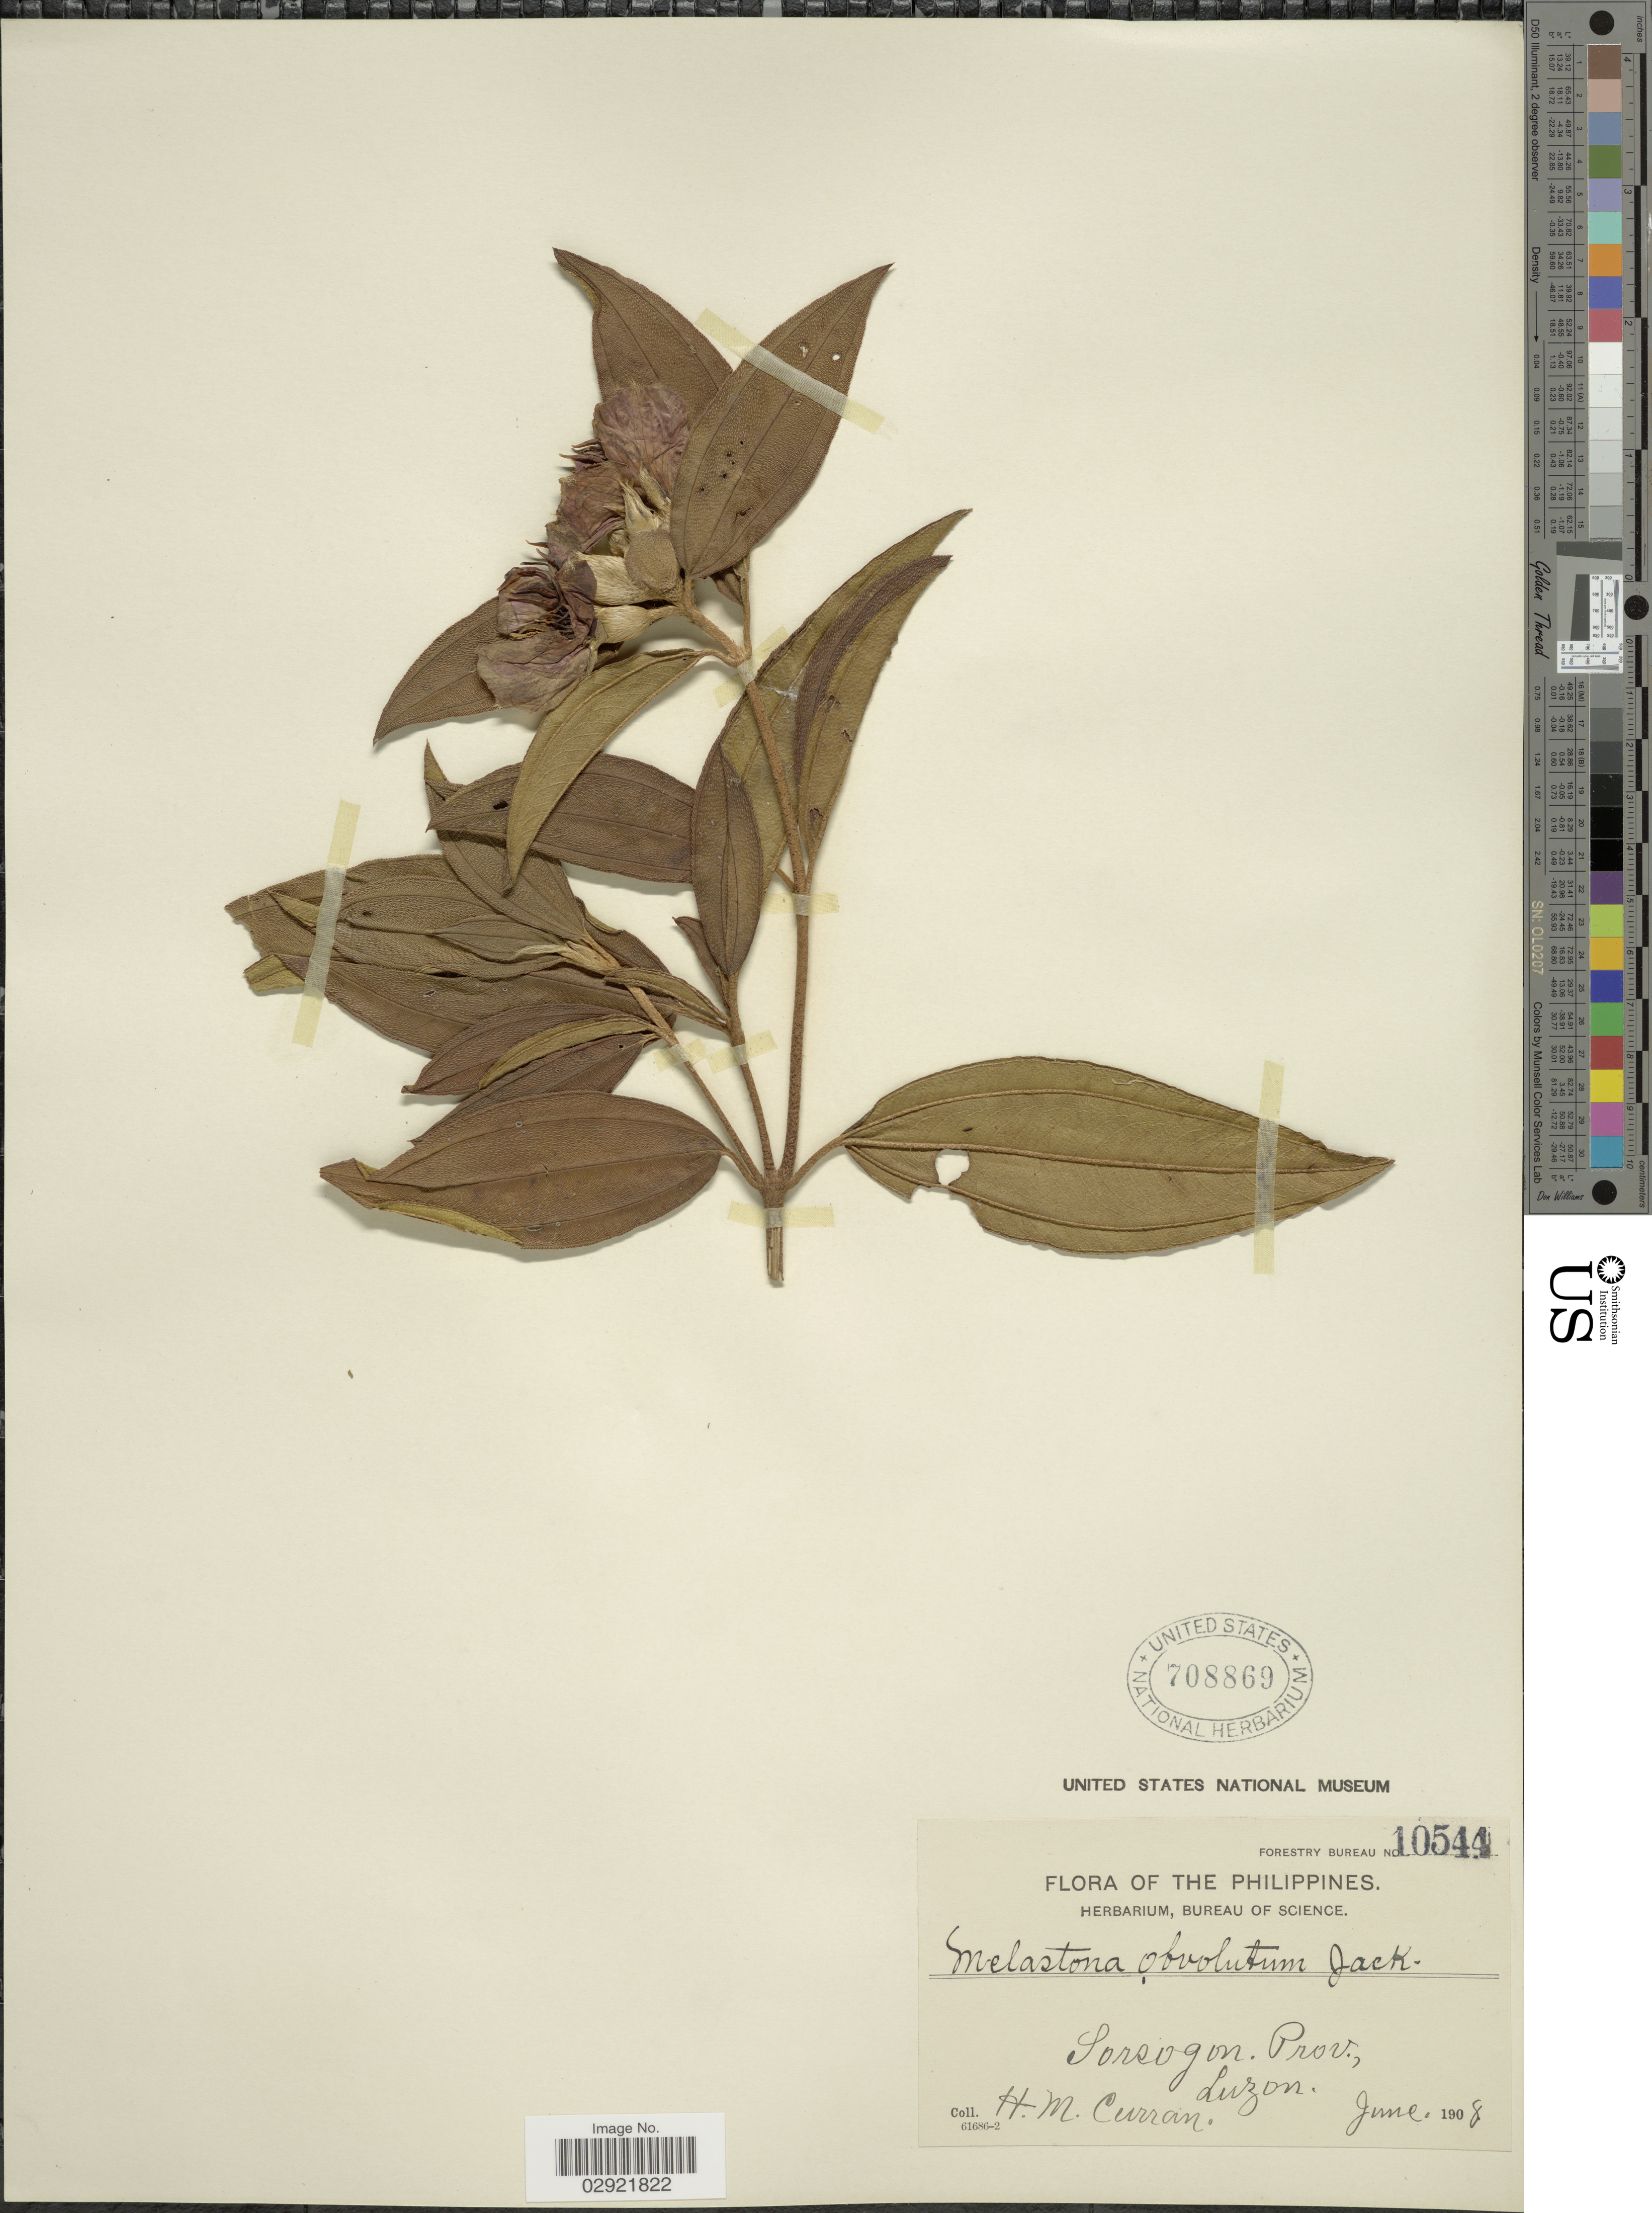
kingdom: Plantae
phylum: Tracheophyta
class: Magnoliopsida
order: Myrtales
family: Melastomataceae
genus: Melastoma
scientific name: Melastoma malabathricum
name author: L.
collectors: H. M. Curran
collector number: Forestry Bureau 10544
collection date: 1908-06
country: Philippines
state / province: Bicol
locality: Sorsogon Prov., Luzon.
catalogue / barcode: US 708869